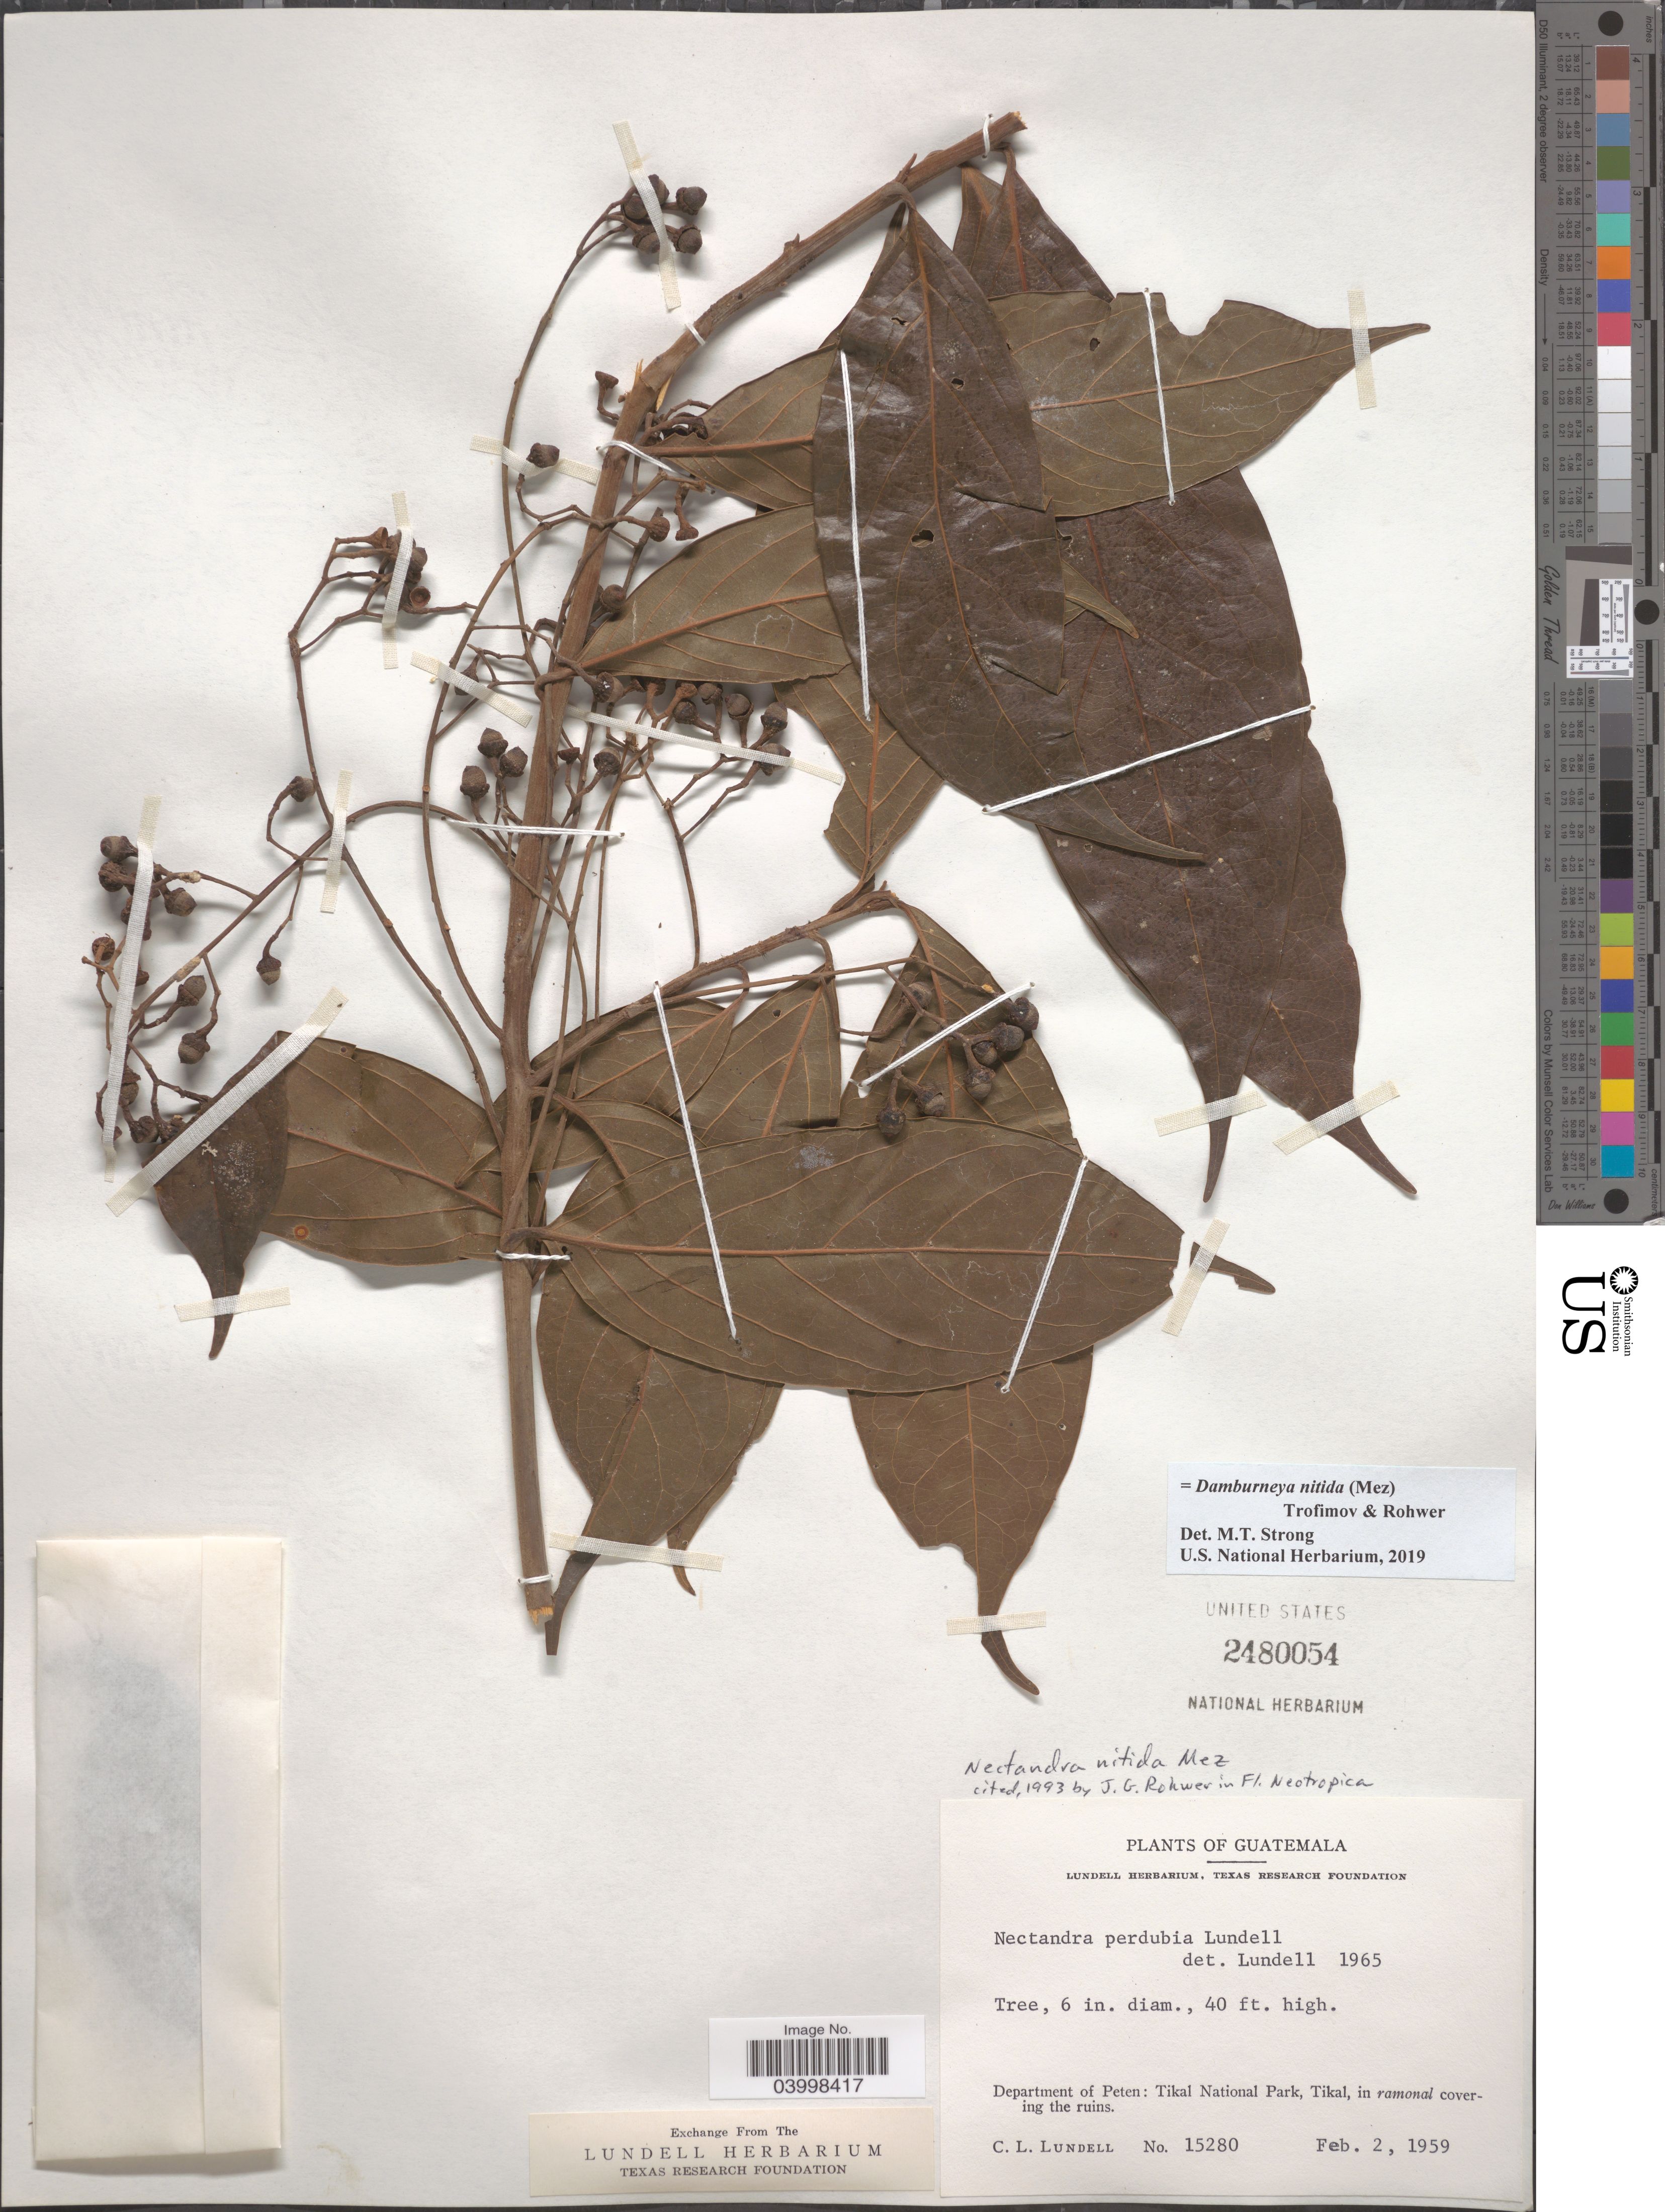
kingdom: Plantae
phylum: Tracheophyta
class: Magnoliopsida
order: Laurales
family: Lauraceae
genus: Damburneya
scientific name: Damburneya nitida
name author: (Mez) Trofimov & Rohwer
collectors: C. L. Lundell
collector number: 15280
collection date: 1959-02-02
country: Guatemala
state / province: El Peten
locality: Department of Peten: Tikal National Park, Tikal.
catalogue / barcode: US 2480054